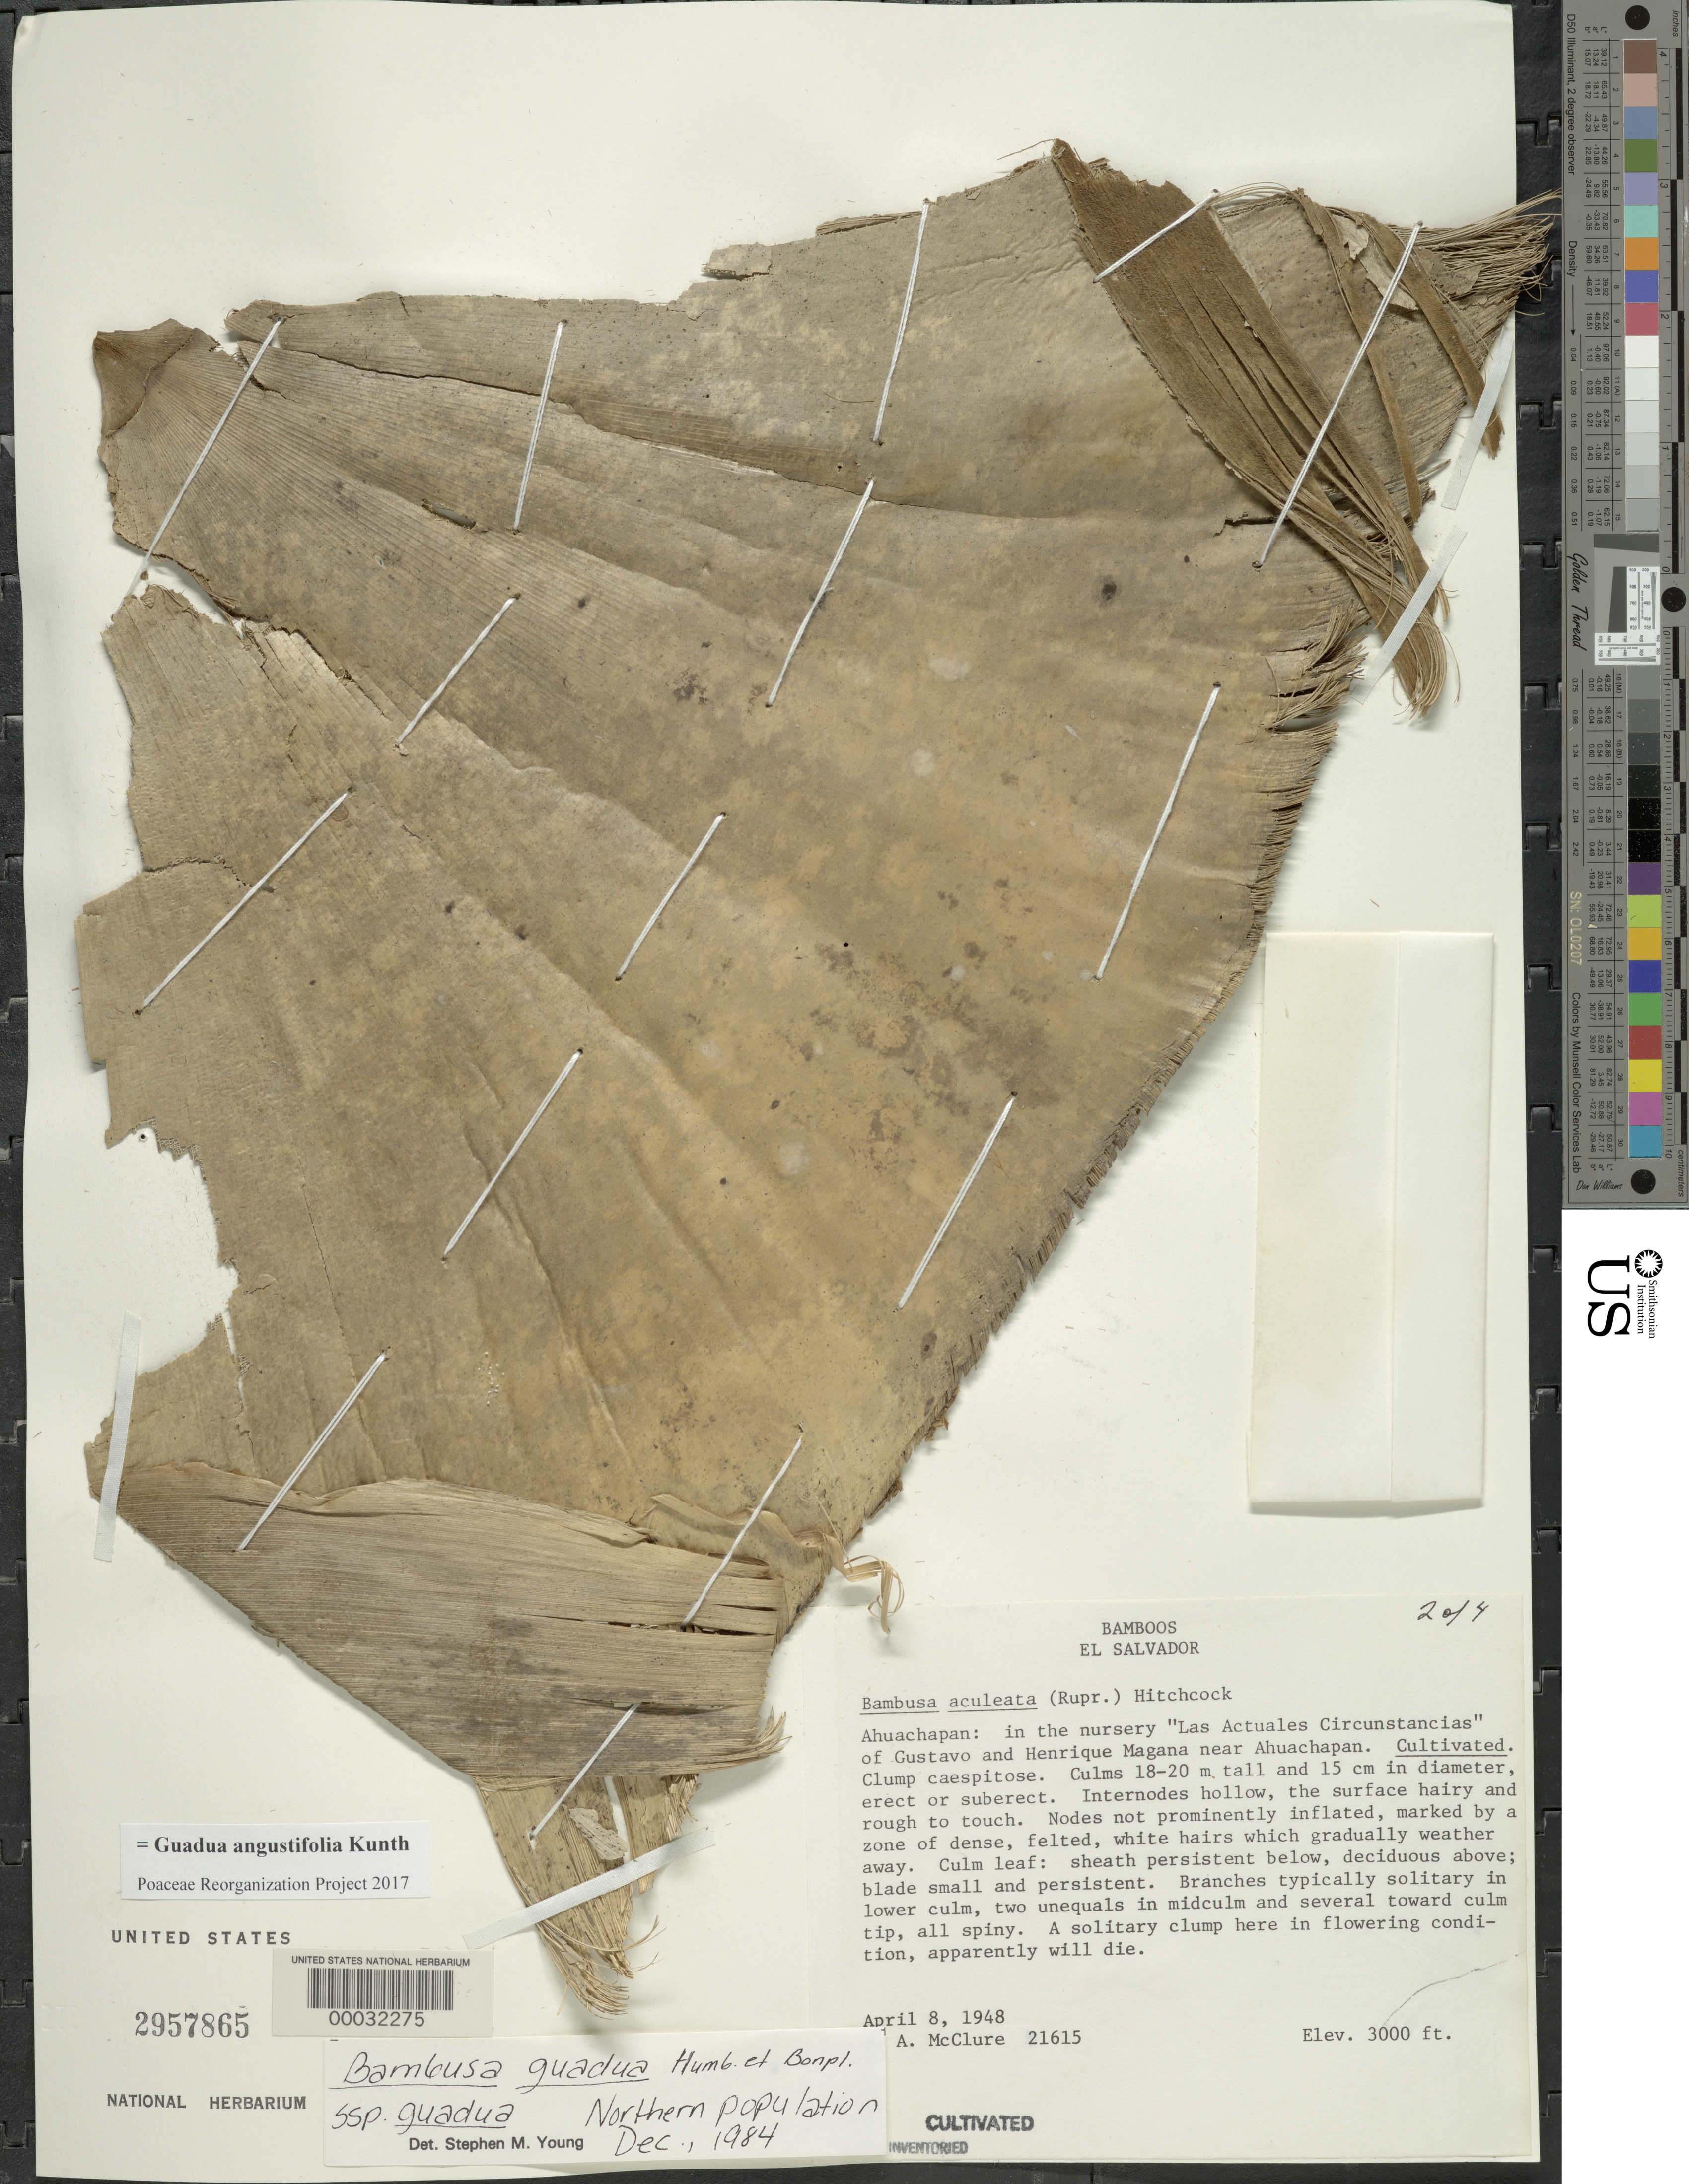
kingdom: Plantae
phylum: Tracheophyta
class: Liliopsida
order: Poales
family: Poaceae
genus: Guadua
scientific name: Guadua angustifolia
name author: Kunth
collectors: F. A. McClure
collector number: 21615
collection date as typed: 08 Apr 1948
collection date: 1948-04-08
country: El Salvador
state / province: Ahuachapán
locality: Nursery "Las Actuales Circumstancias" of Gustavo and Henrique Magana near Ahuachapan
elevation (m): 915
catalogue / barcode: US 2957865